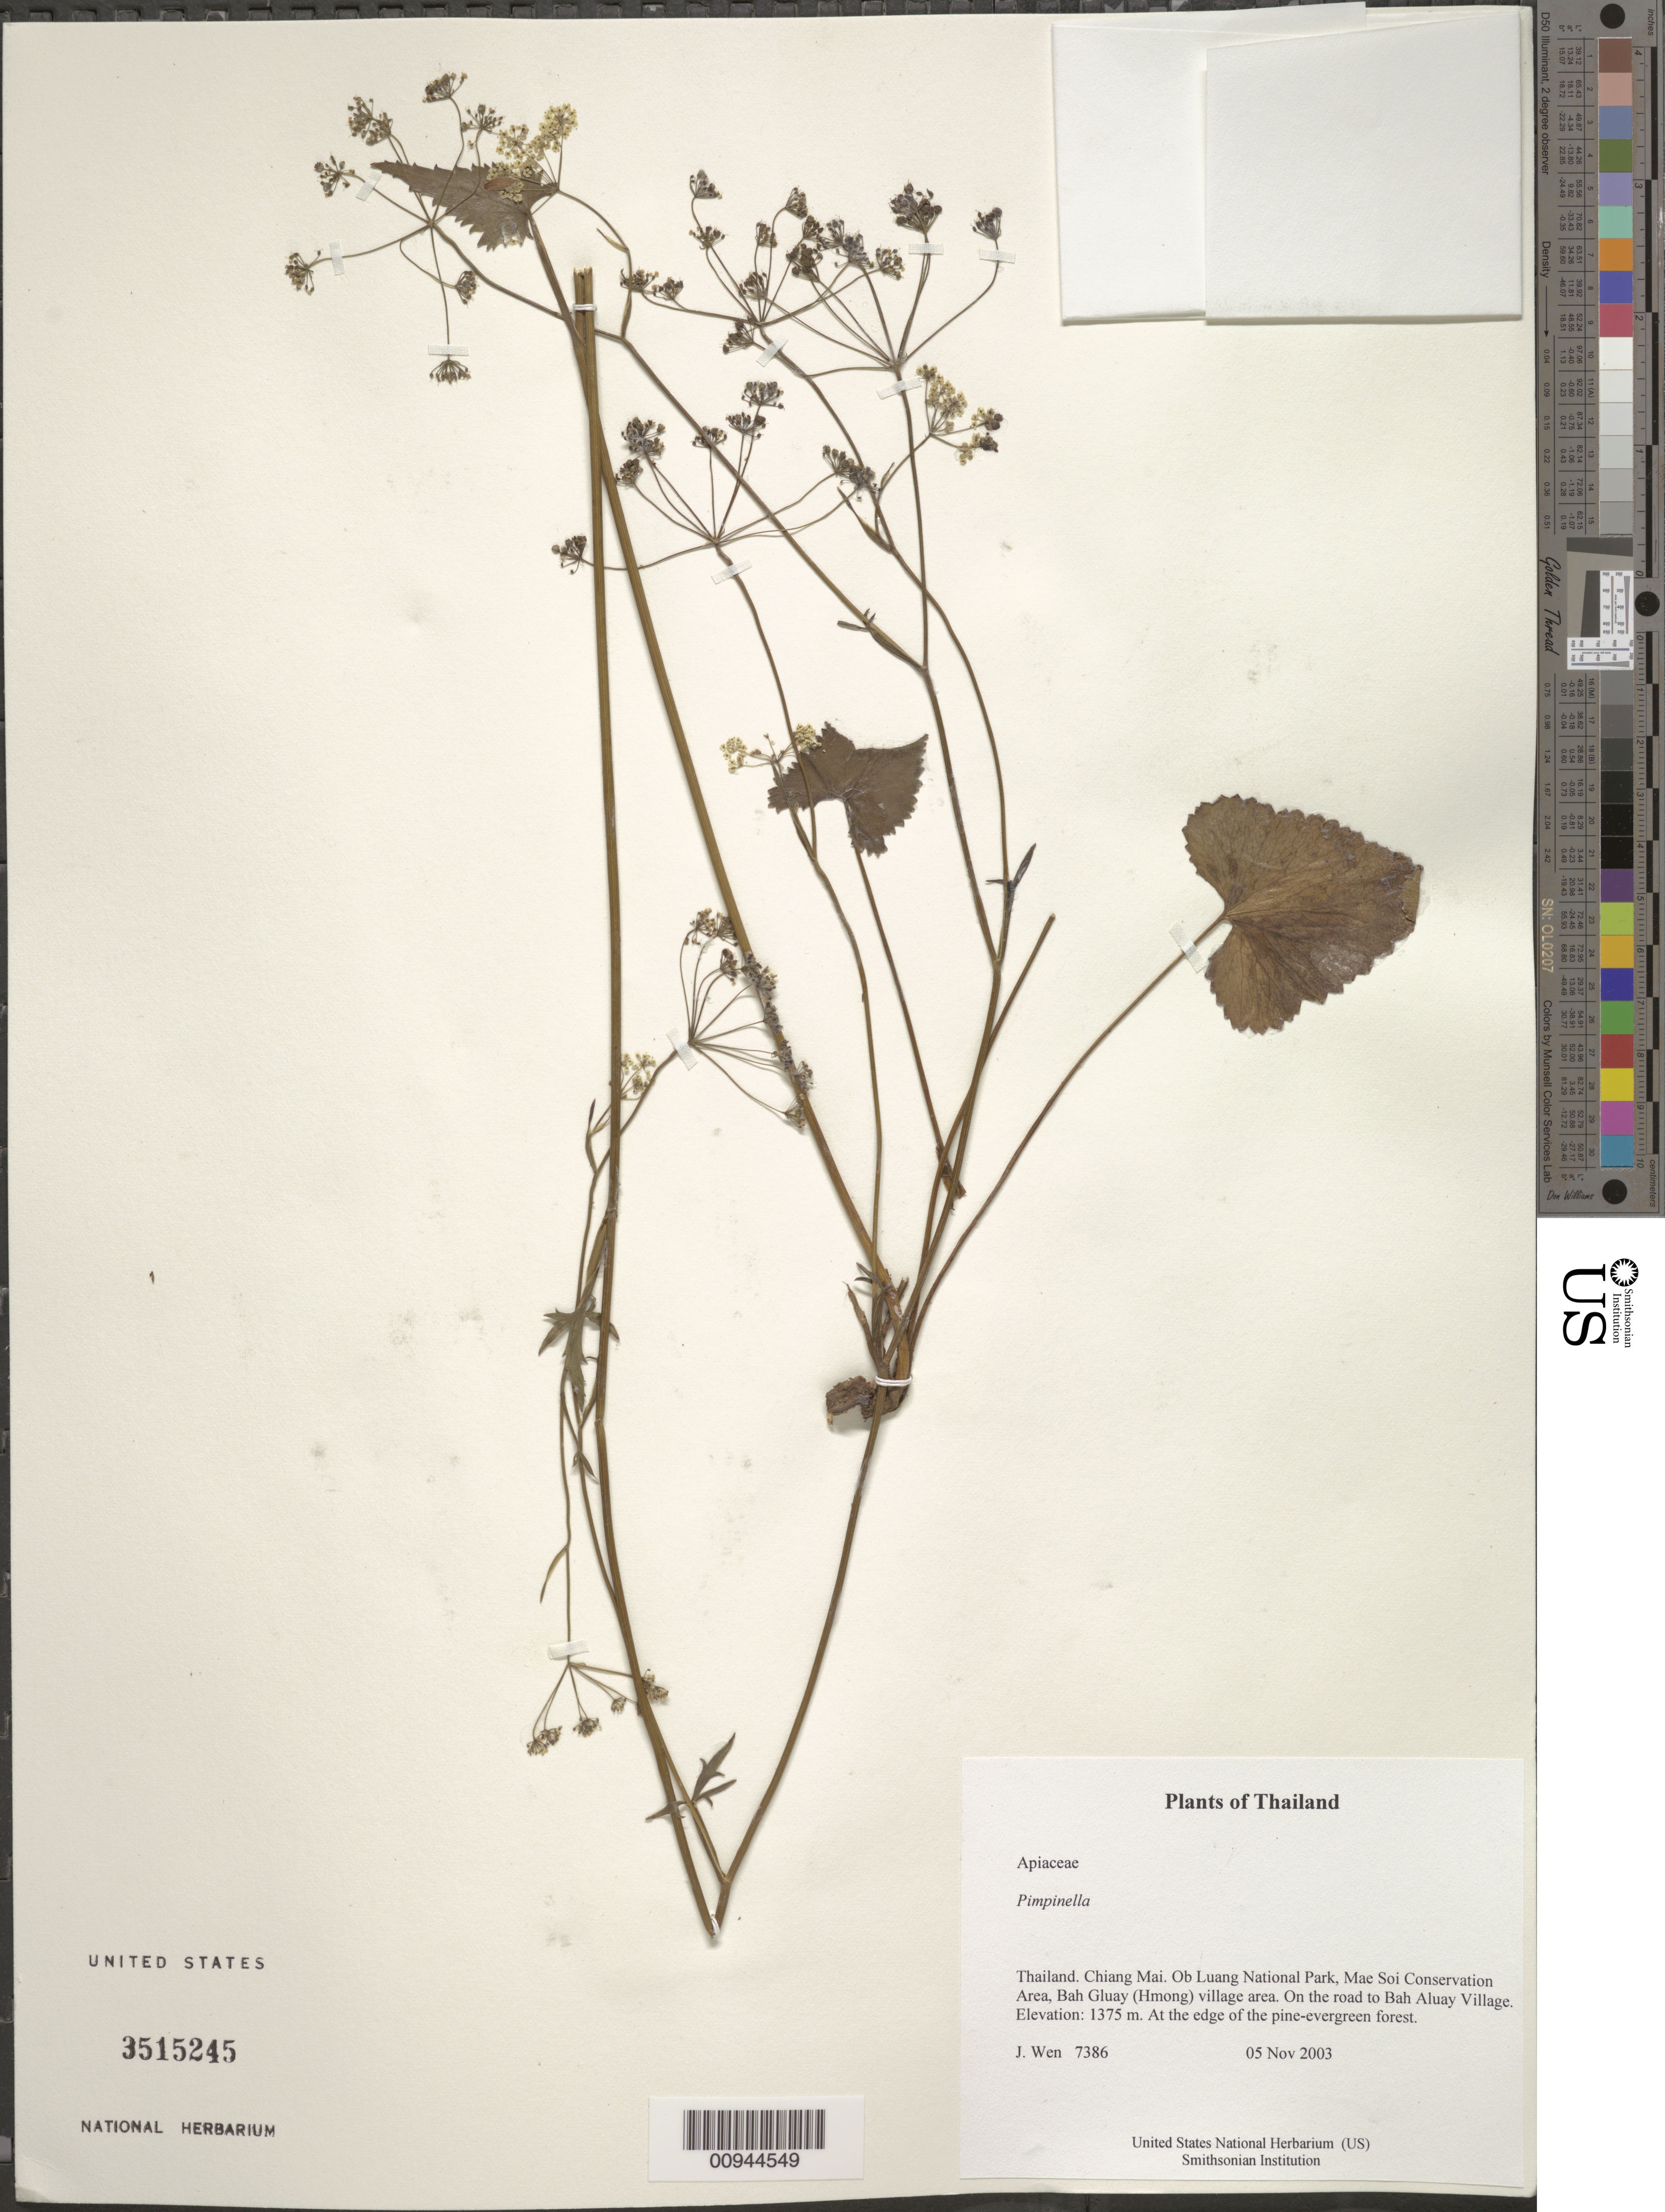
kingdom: Plantae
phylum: Tracheophyta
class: Magnoliopsida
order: Apiales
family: Apiaceae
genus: Pimpinella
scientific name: Pimpinella sp.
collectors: J. Wen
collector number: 7386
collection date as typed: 05 Nov 2003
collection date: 2003-11-05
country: Thailand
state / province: Chiang Mai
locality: Ob Luang National Park, Mae Soi Conservation Area, Bah Gluay (Hmong) village area. On the road to Bah Aluay Village.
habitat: At the edge of the pine-evergreen forest.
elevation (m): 1375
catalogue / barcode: US 3515245